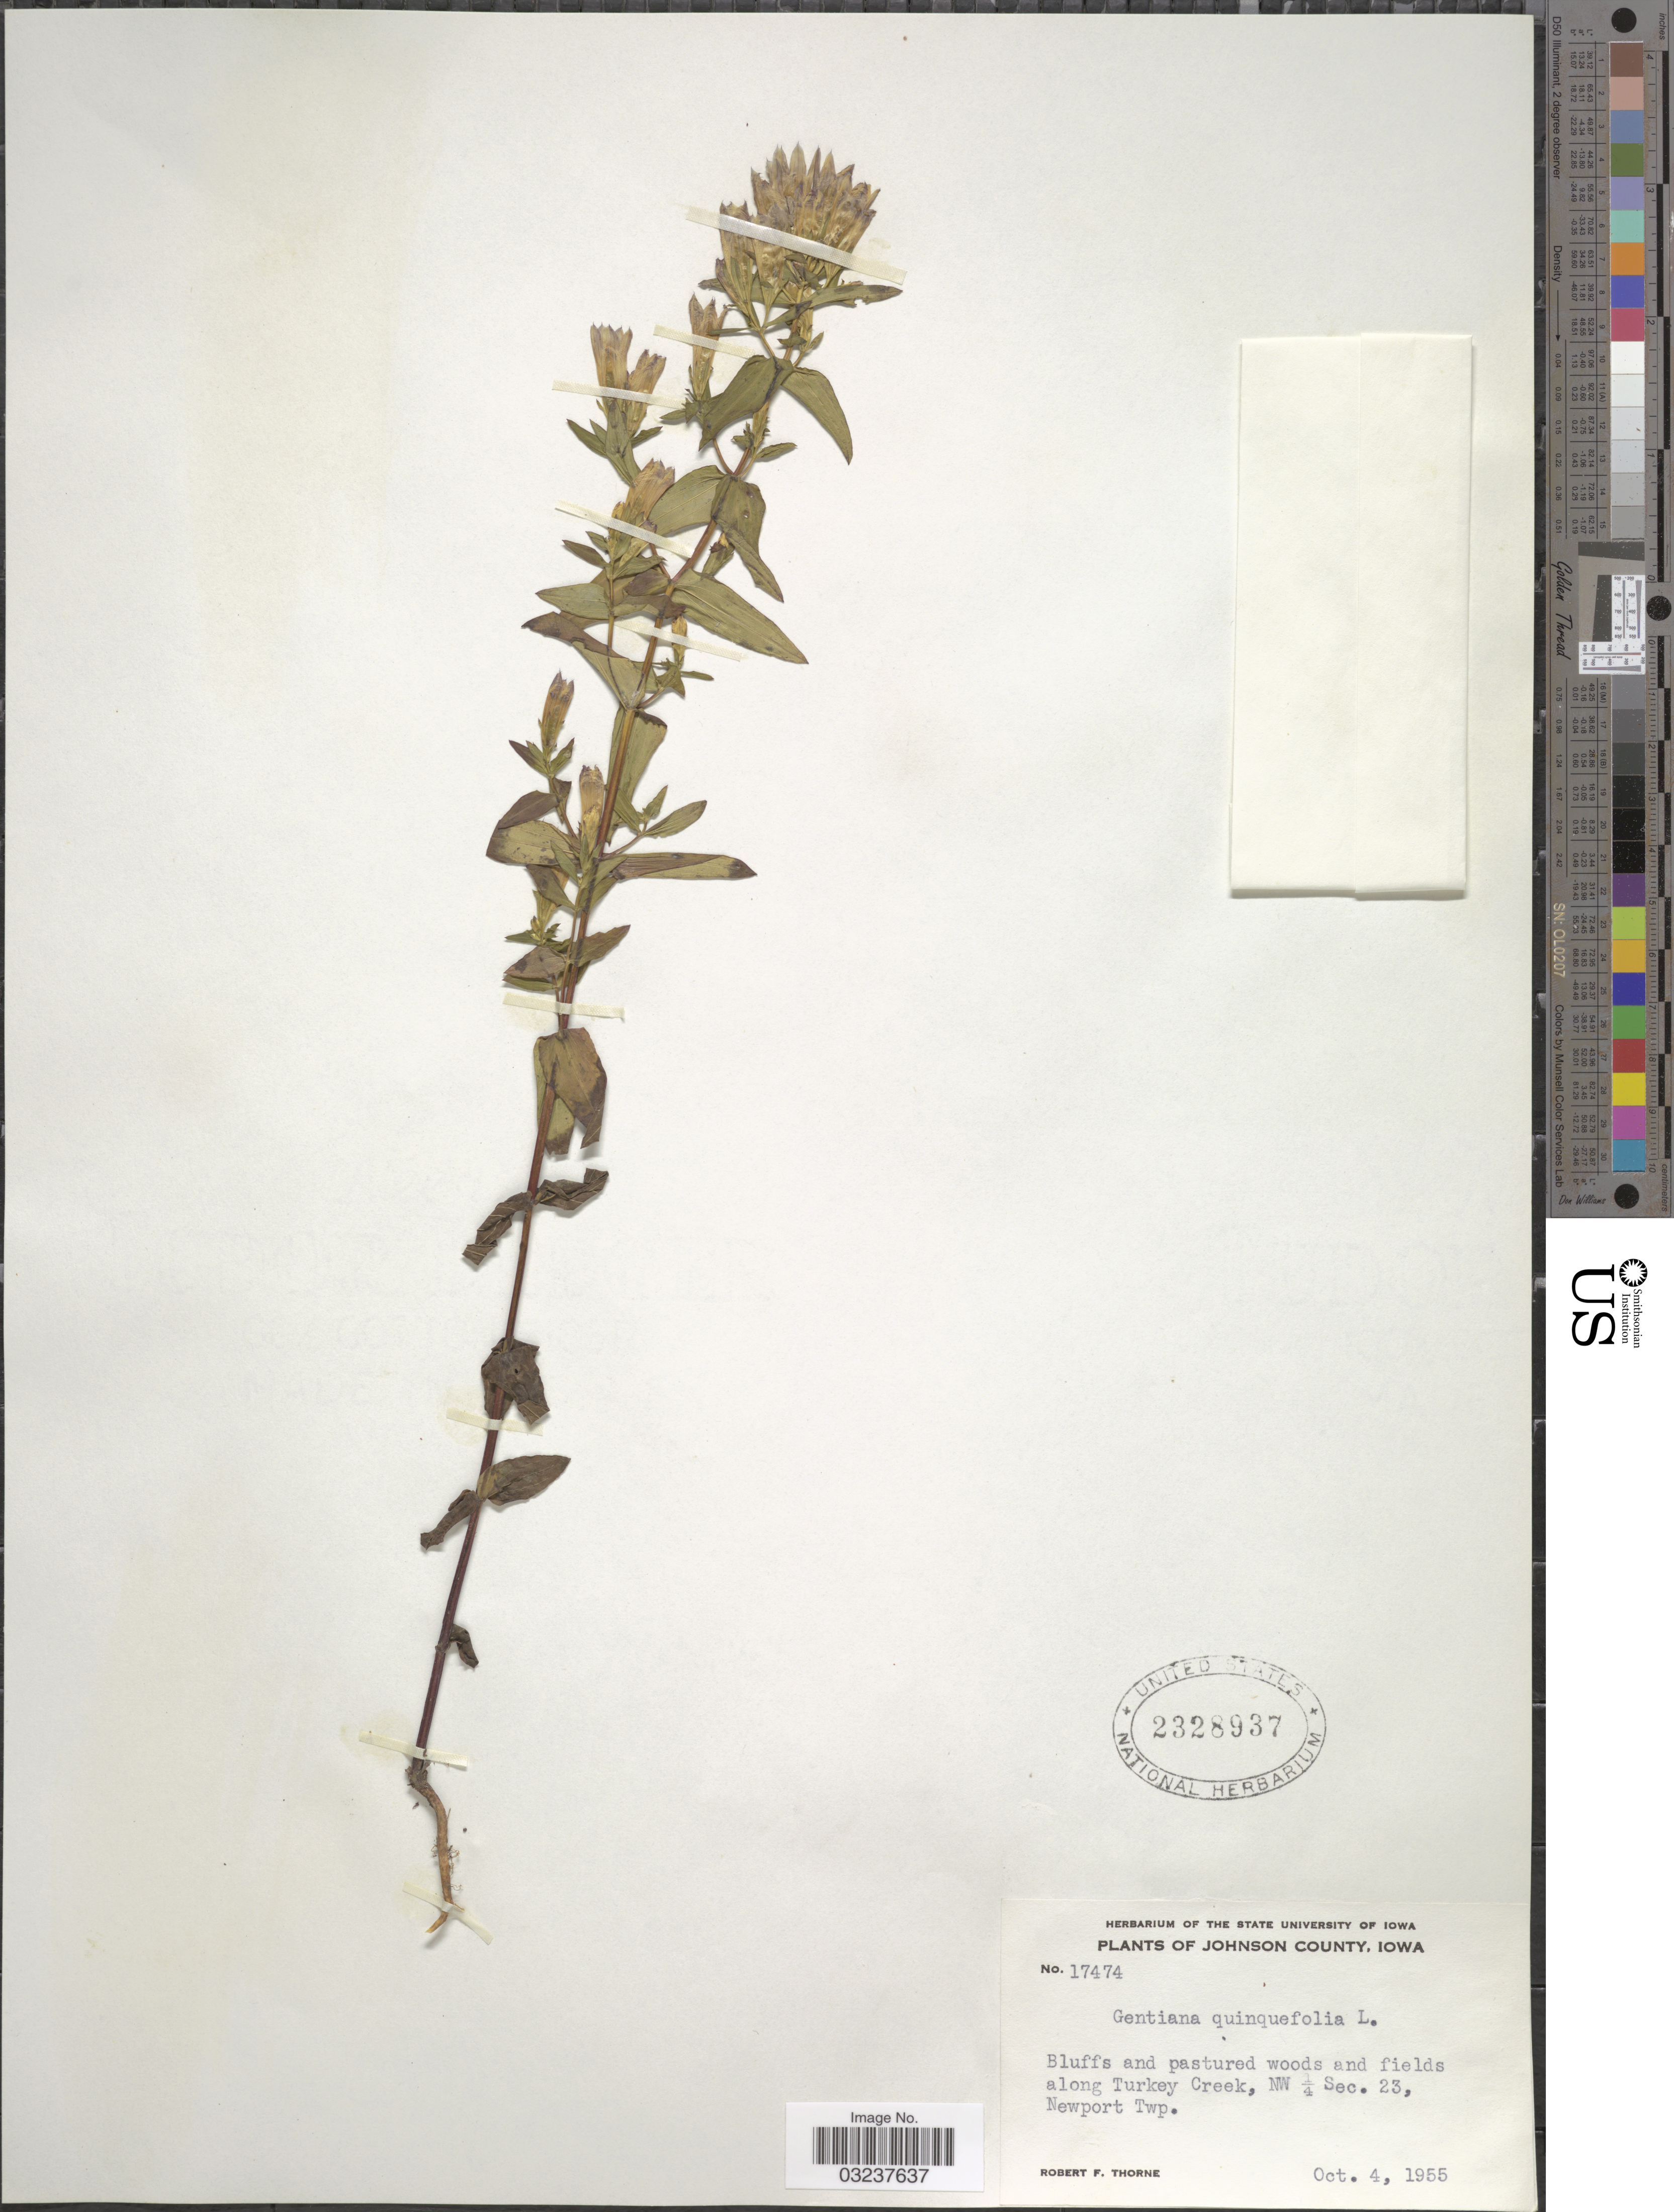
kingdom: Plantae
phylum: Tracheophyta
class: Magnoliopsida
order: Gentianales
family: Gentianaceae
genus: Gentianella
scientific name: Gentianella quinquefolia subsp. occidentalis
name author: (A. Gray) J.M. Gillett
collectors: R. F. Thorne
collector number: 17474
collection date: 1955-10-04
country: United States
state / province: Iowa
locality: Johnson County, Bluffs and pastured woods and fields along Turkey Creek, NW ¼ Sec.23, Newport Twp.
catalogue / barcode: US 2328937